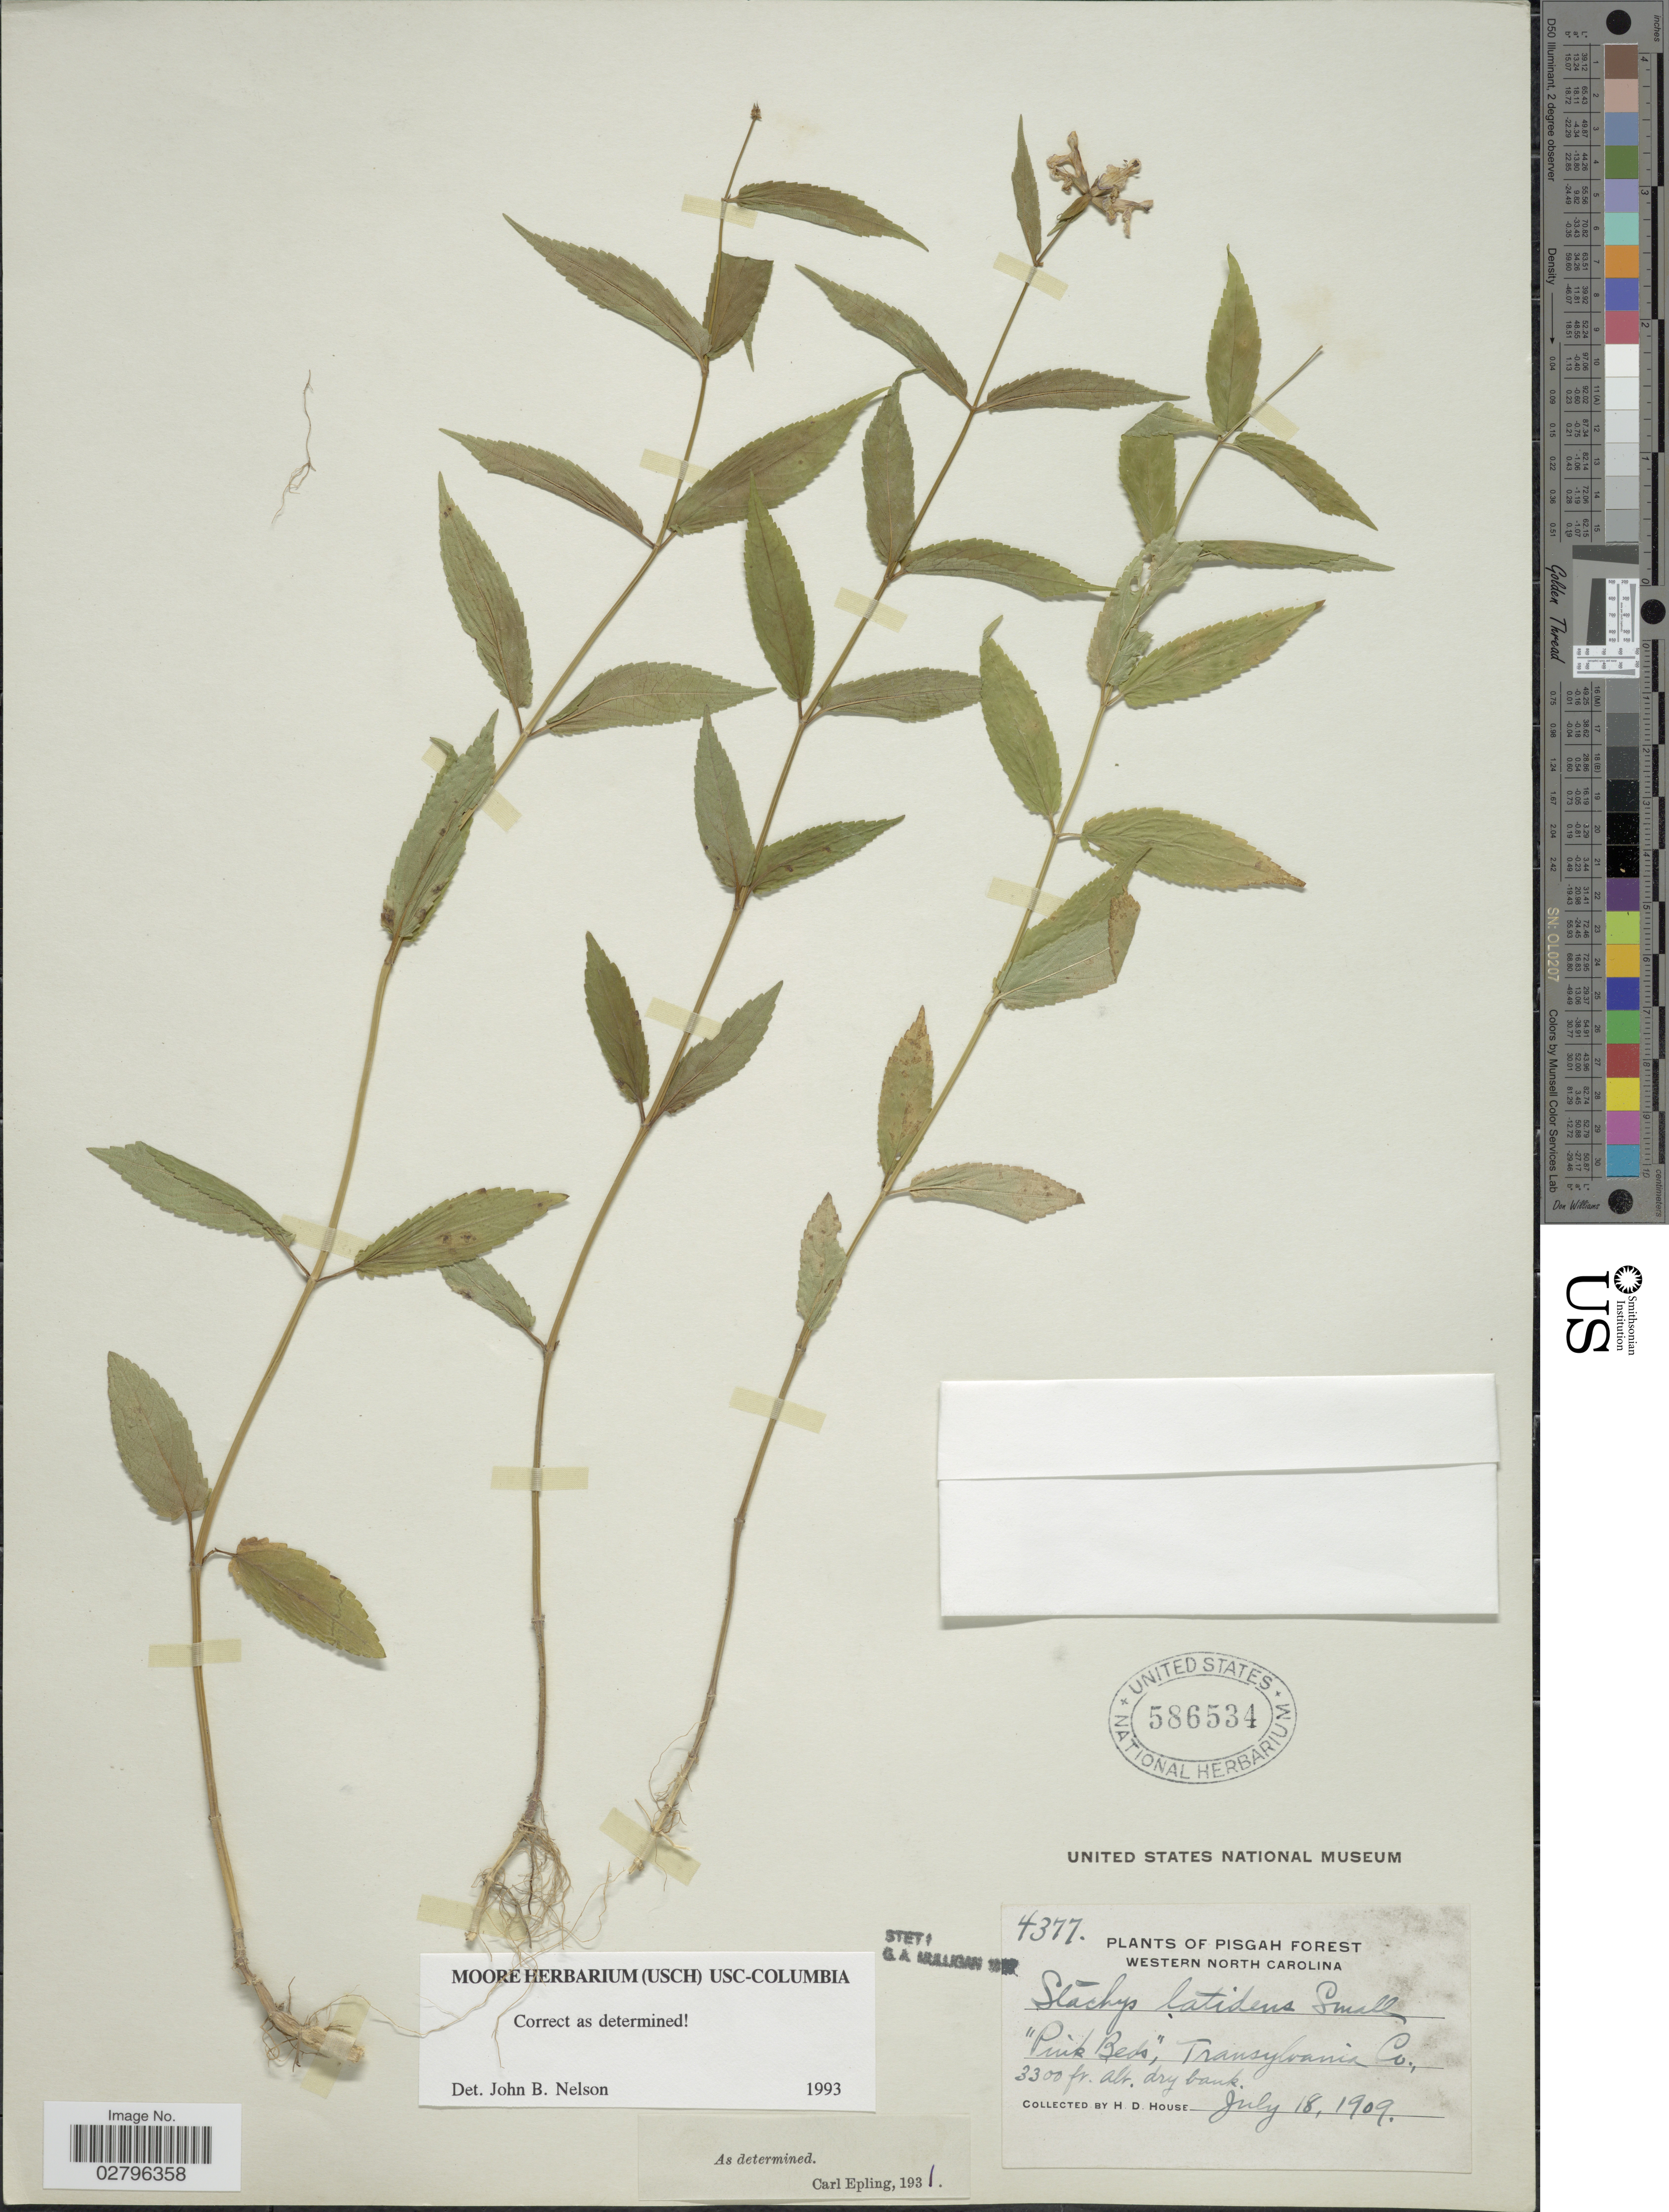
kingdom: Plantae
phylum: Tracheophyta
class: Magnoliopsida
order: Lamiales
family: Lamiaceae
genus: Stachys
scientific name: Stachys latidens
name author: Small in Britton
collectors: H. D. House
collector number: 4377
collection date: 1909-07-18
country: United States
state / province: North Carolina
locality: Pisgah Forest. Western North Carolina. "Pink Beds", Transylvania Co.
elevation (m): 1006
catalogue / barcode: US 586534